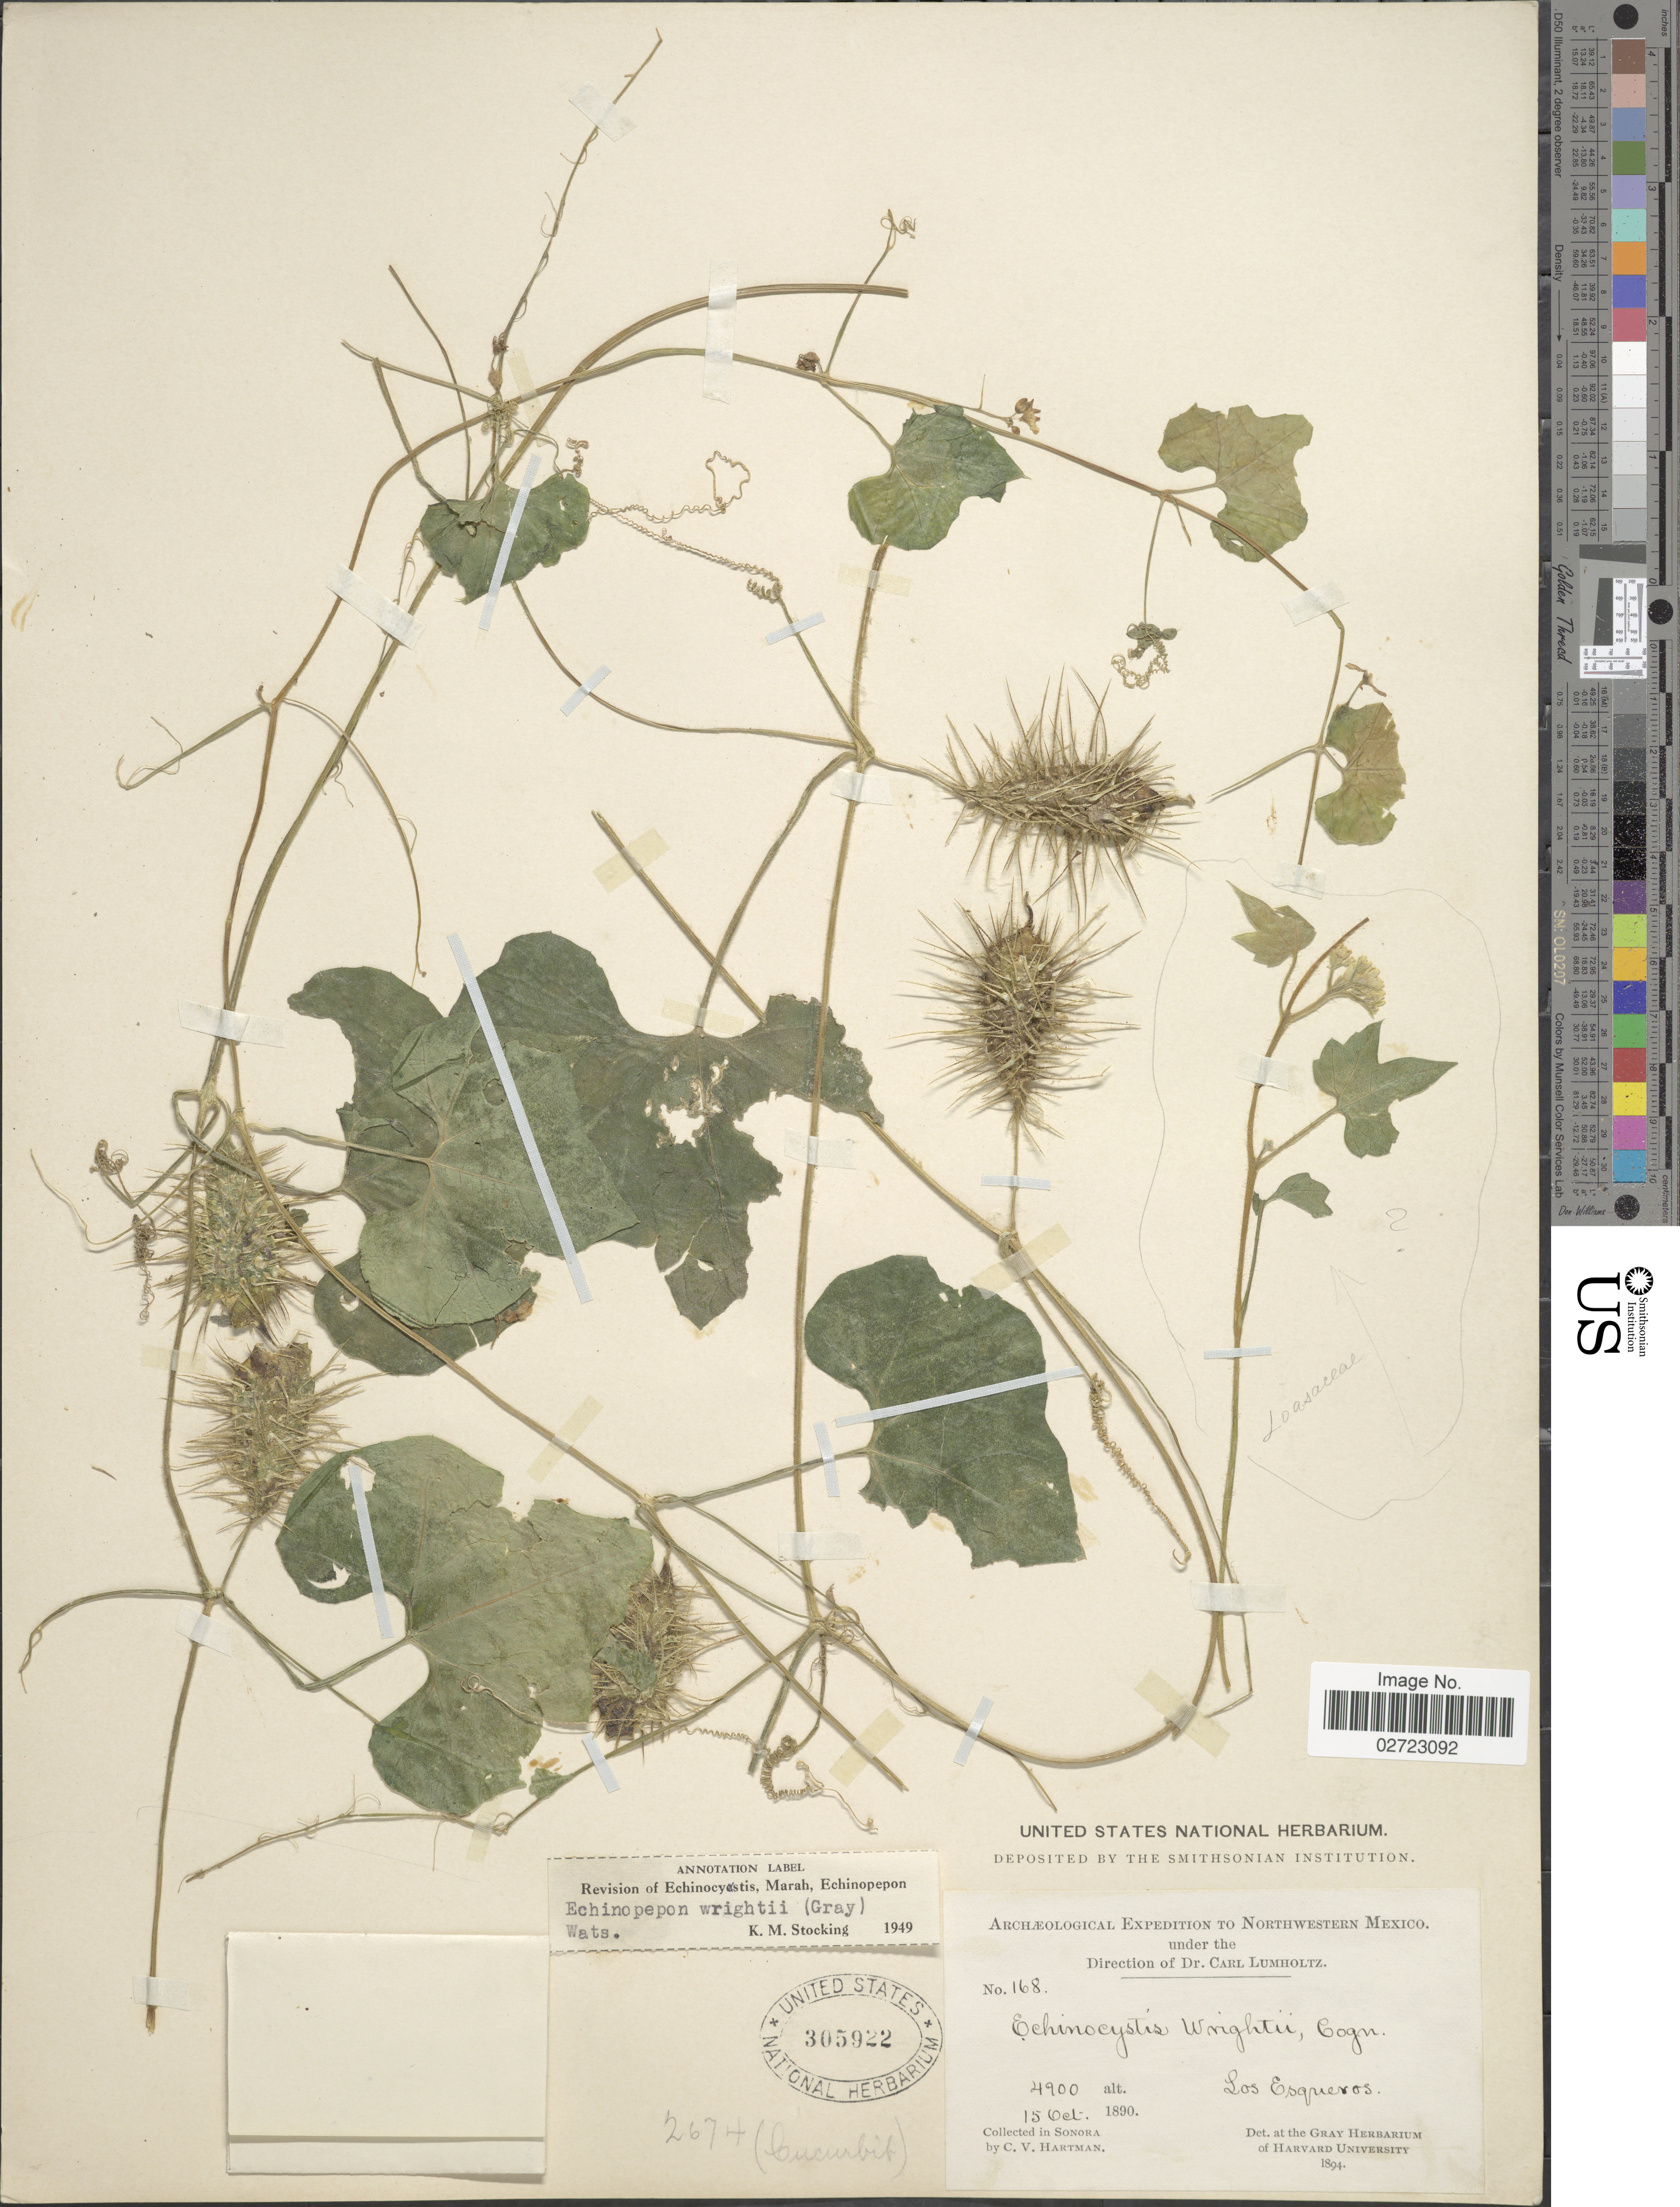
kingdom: Plantae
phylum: Tracheophyta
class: Magnoliopsida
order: Cucurbitales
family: Cucurbitaceae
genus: Echinopepon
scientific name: Echinopepon wrightii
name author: (A. Gray) S. Watson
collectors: C. V. Hartman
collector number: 168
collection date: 1890-10-15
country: Mexico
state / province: Sonora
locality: Los Esqueros, Northwestern Mexico.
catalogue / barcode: US 305922